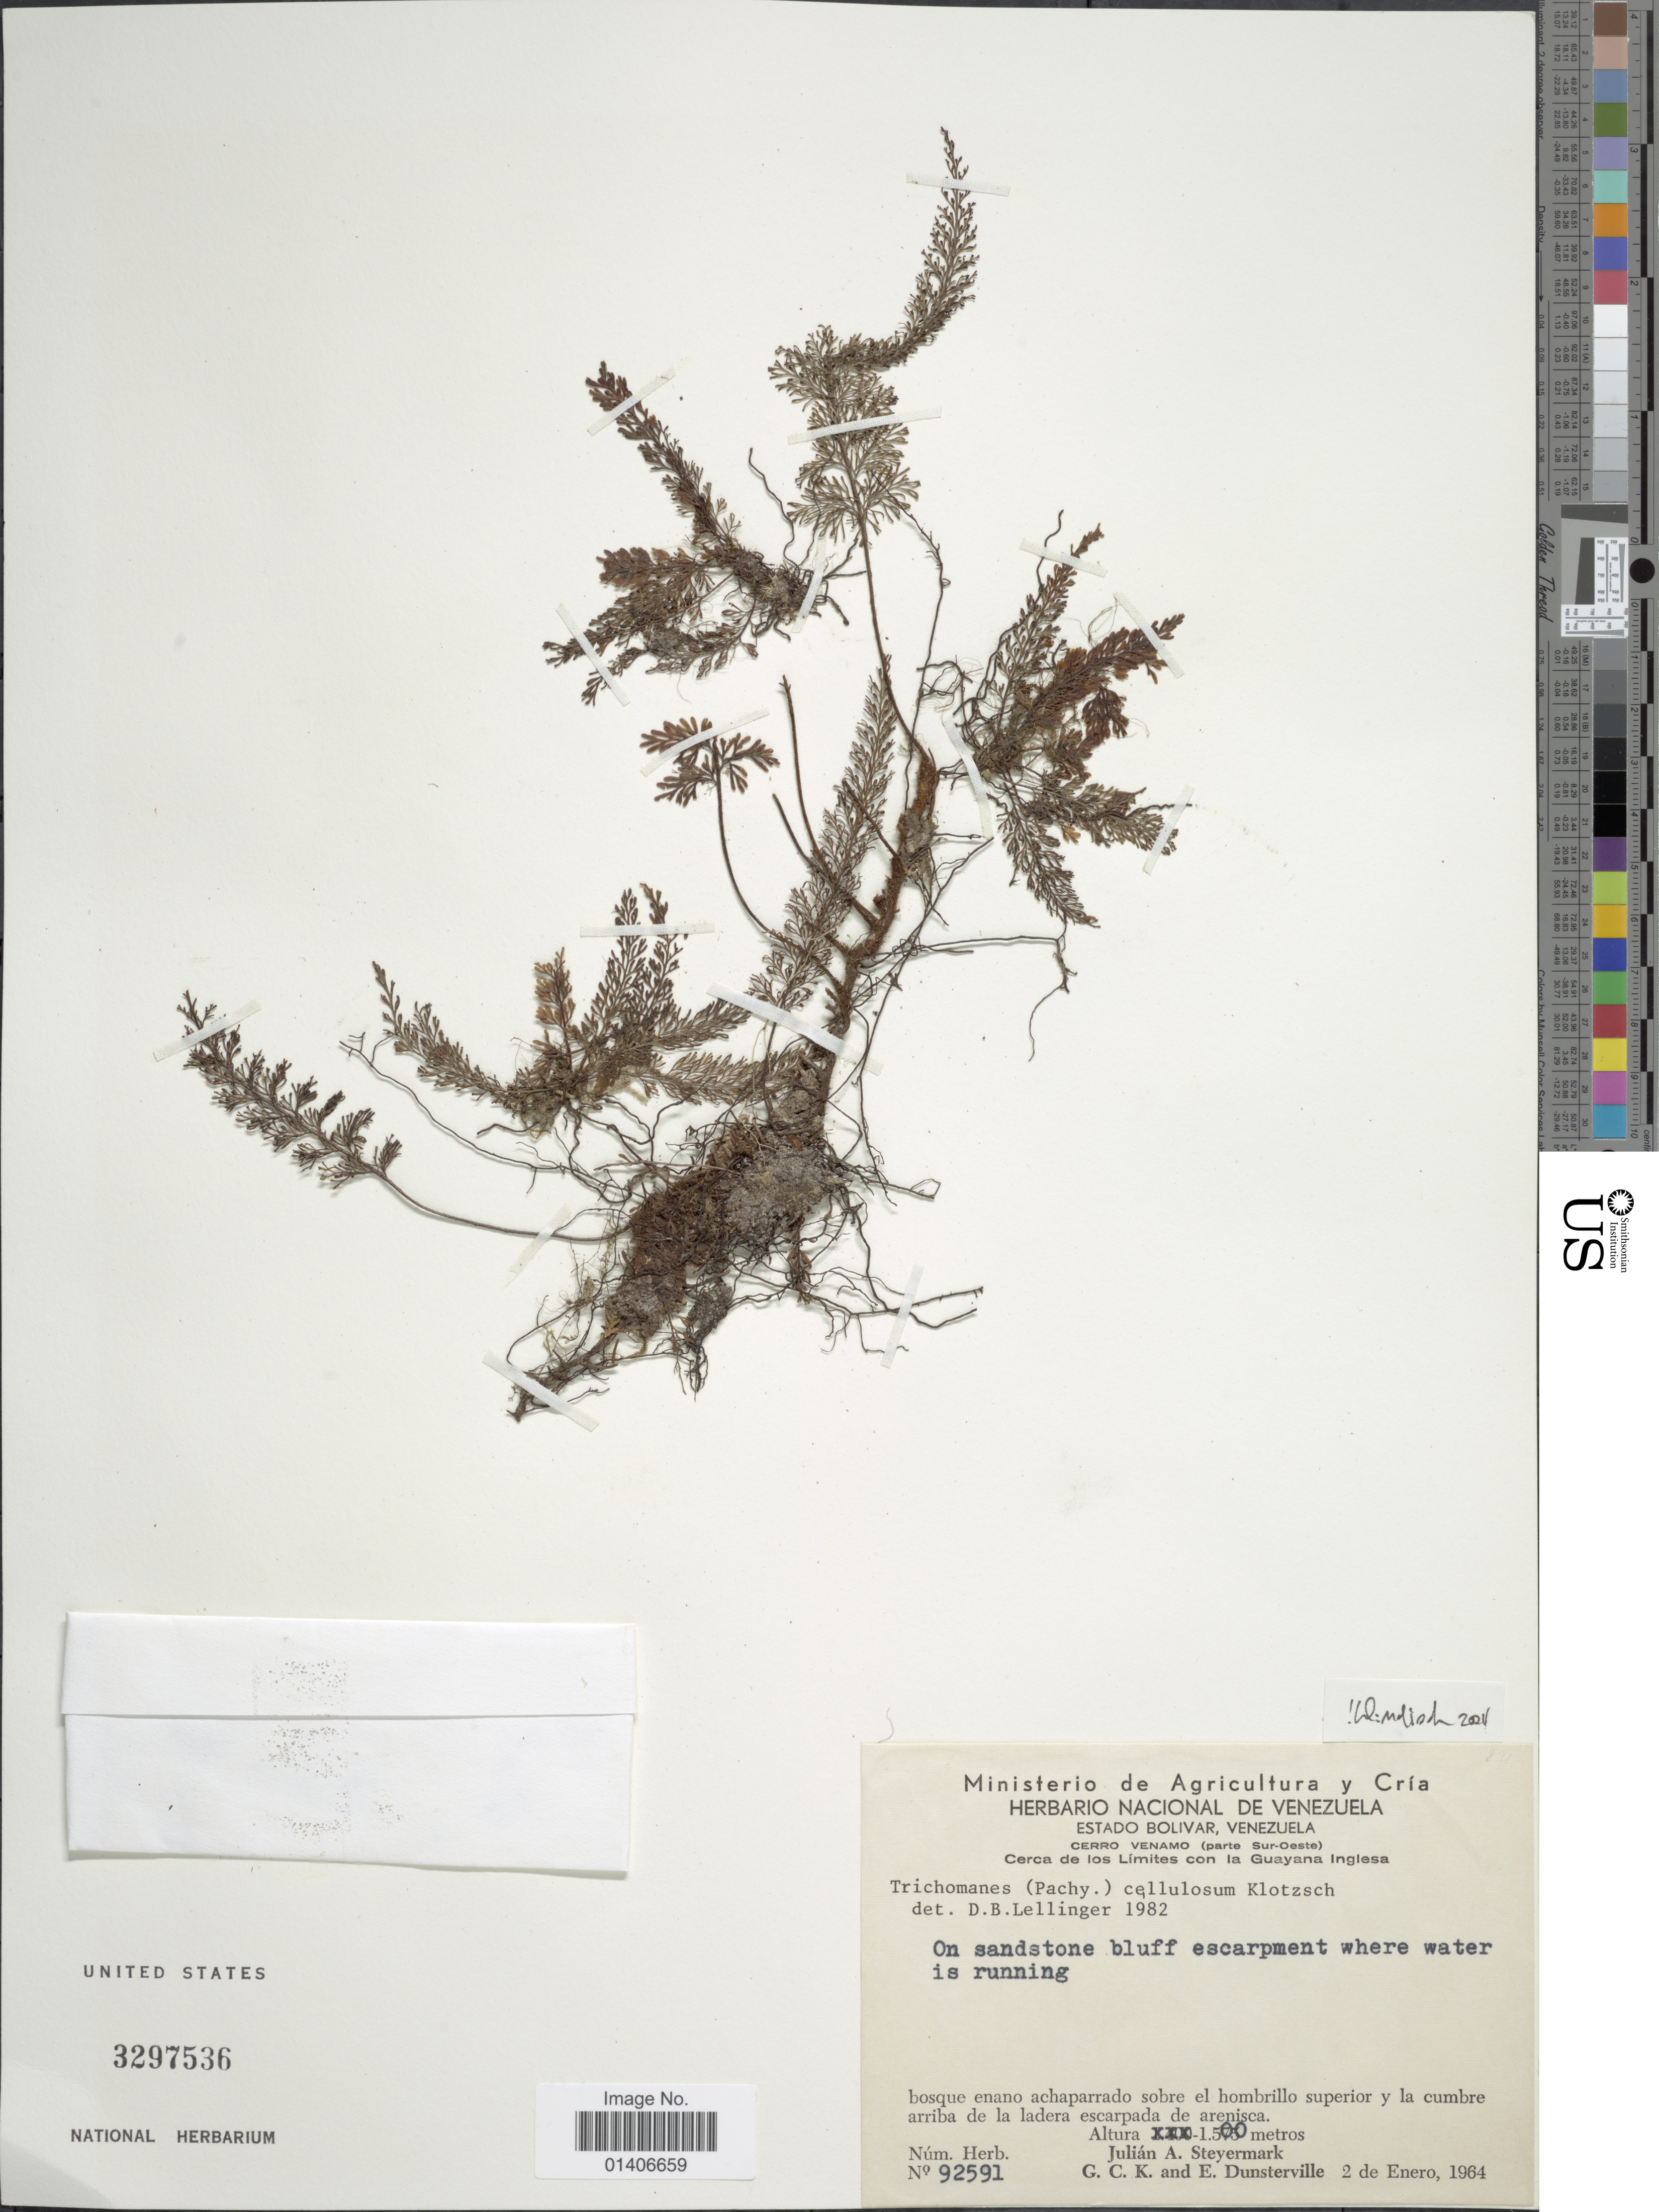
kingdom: Plantae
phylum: Tracheophyta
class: Polypodiopsida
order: Hymenophyllales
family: Hymenophyllaceae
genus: Abrodictyum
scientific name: Abrodictyum cellulosum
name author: (Klotzsch) Ebihara & Dubuisson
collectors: J. Steyermark, G. C. K. Dunsterville & E. Dunsterville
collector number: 92591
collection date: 1964-01-02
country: Venezuela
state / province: Bolivar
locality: EstadoBolivar, Cerro Venamo (parte Sur-oeste), Cerca de los Limites con la Guayana Inglesia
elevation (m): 1500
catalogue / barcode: US 3297536